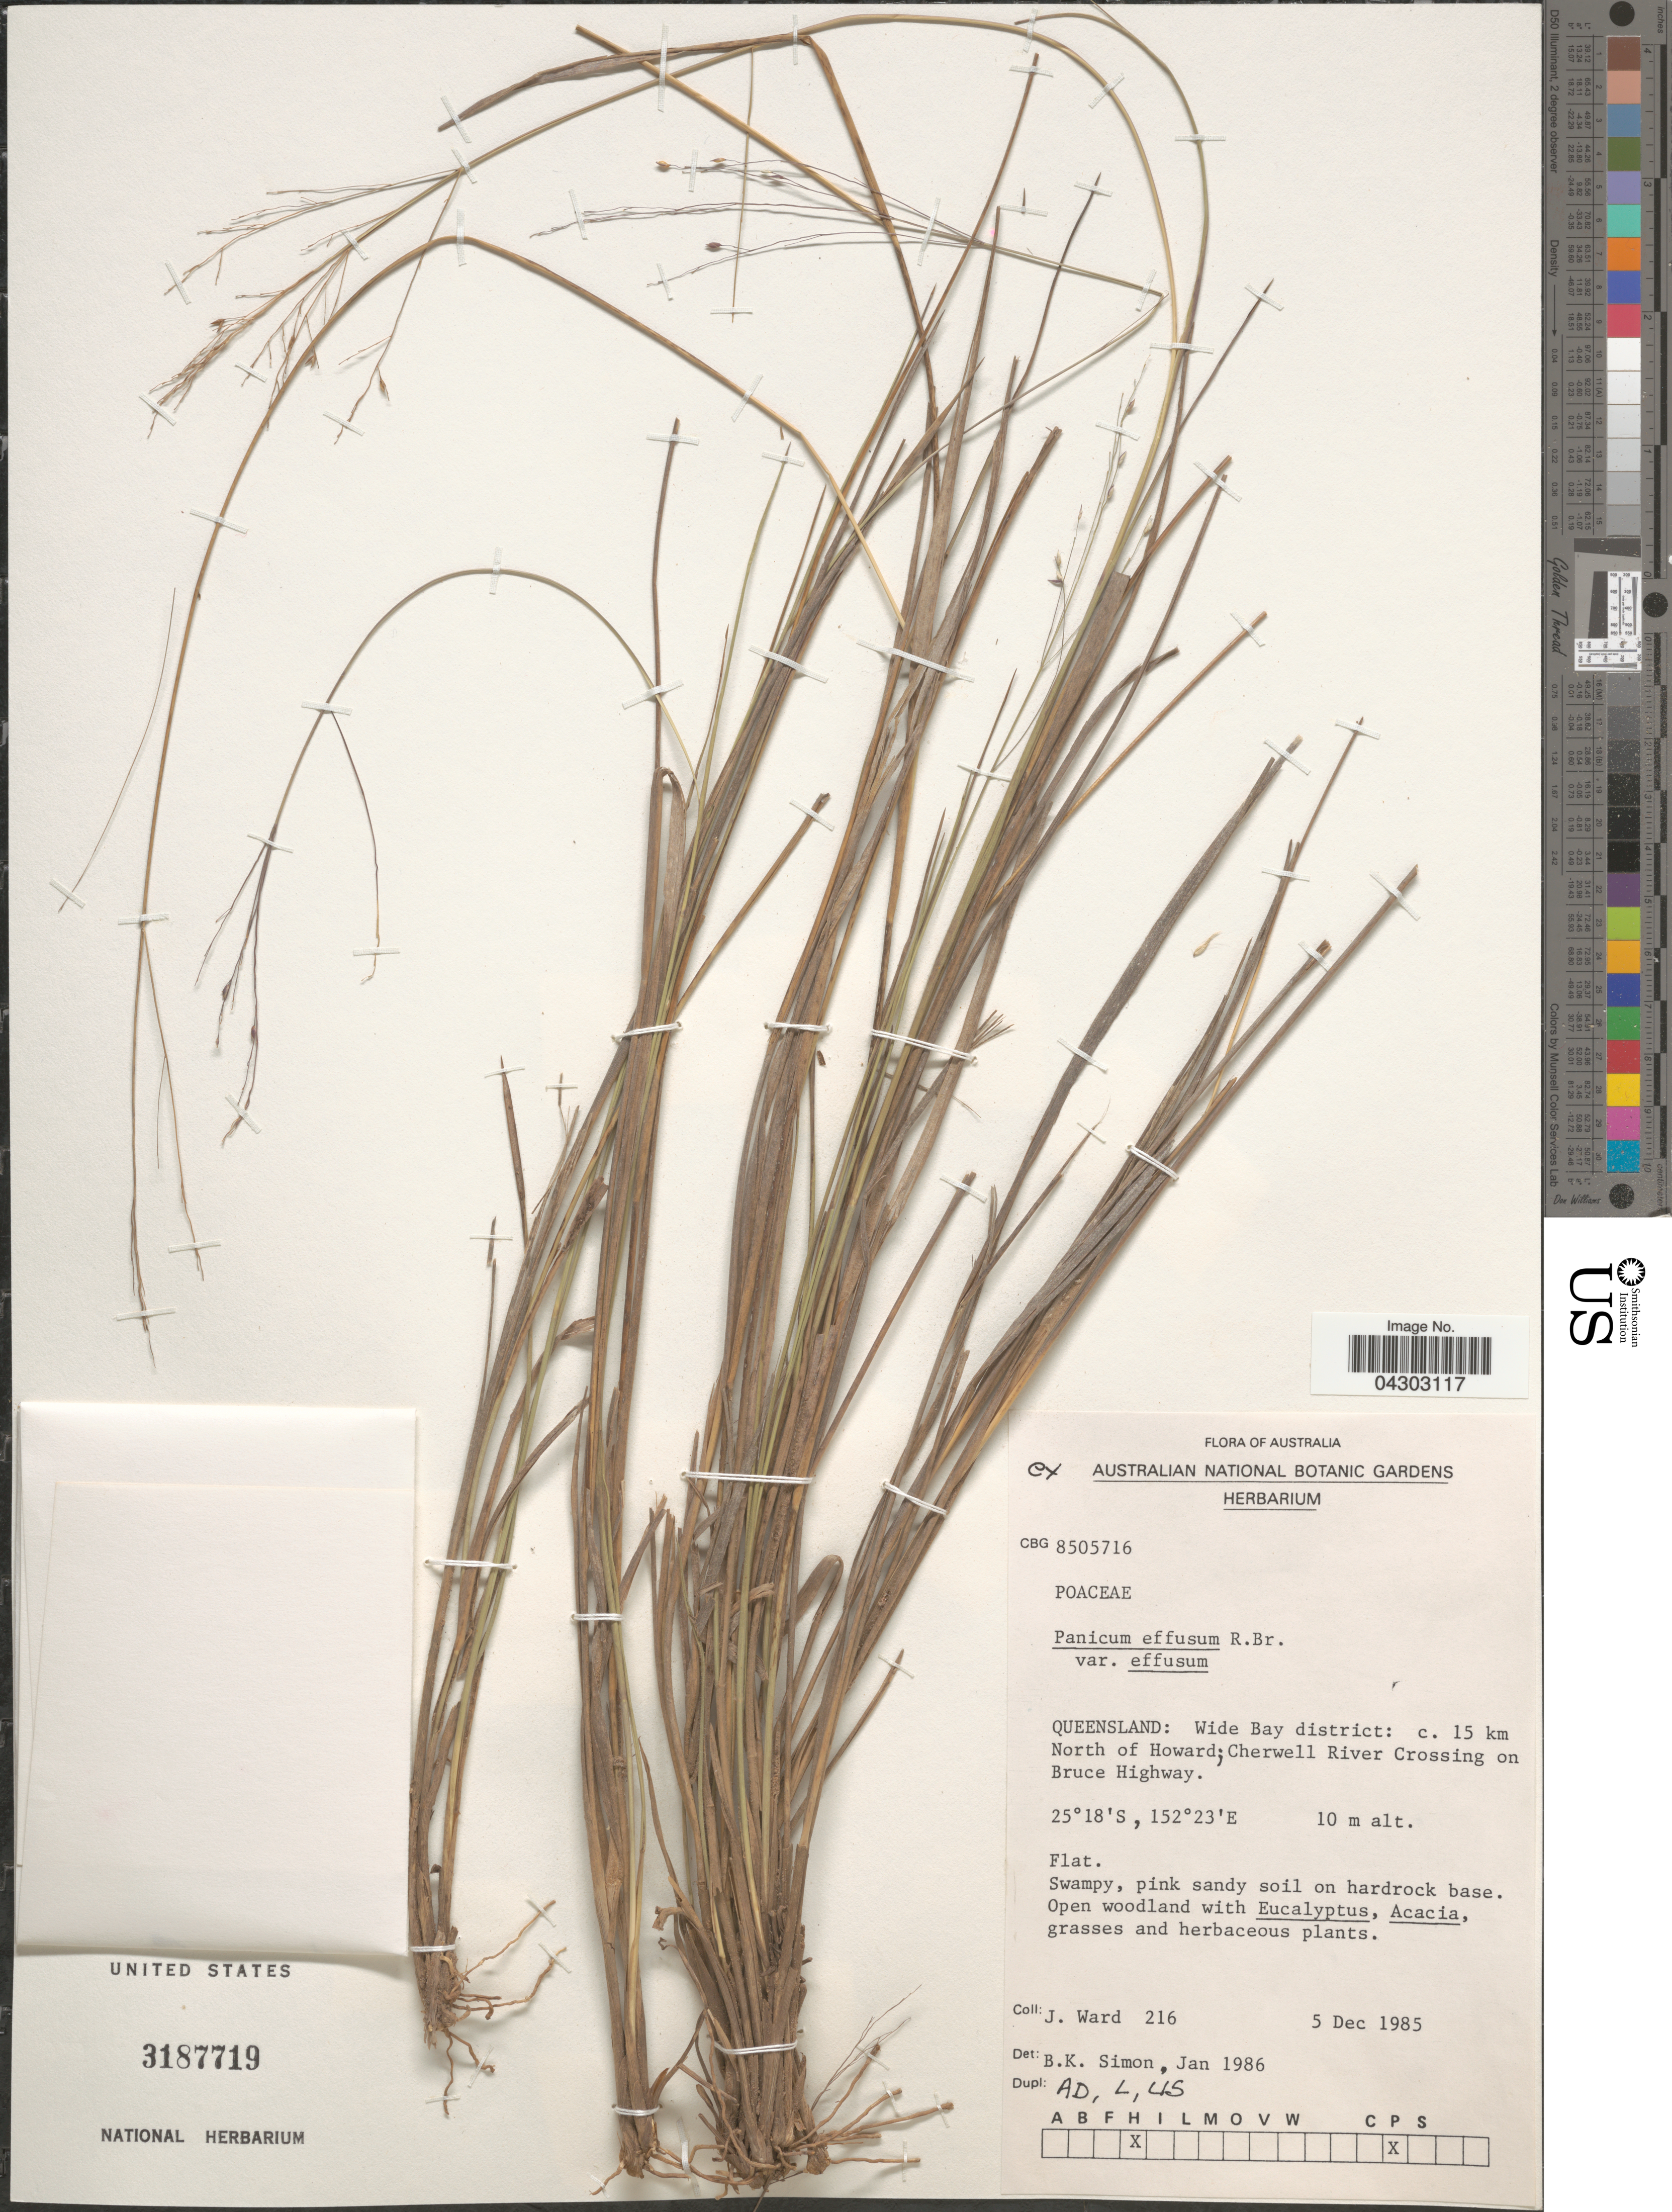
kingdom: Plantae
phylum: Tracheophyta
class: Liliopsida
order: Poales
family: Poaceae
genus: Panicum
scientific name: Panicum effusum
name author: R. Br.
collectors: J. Ward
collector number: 216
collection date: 1985-12-05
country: Australia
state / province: Queensland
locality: Wide Bay district: c. 15 km North of Howard; Cherwell River Crossing on Bruce Highway.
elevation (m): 10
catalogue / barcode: US 3187719